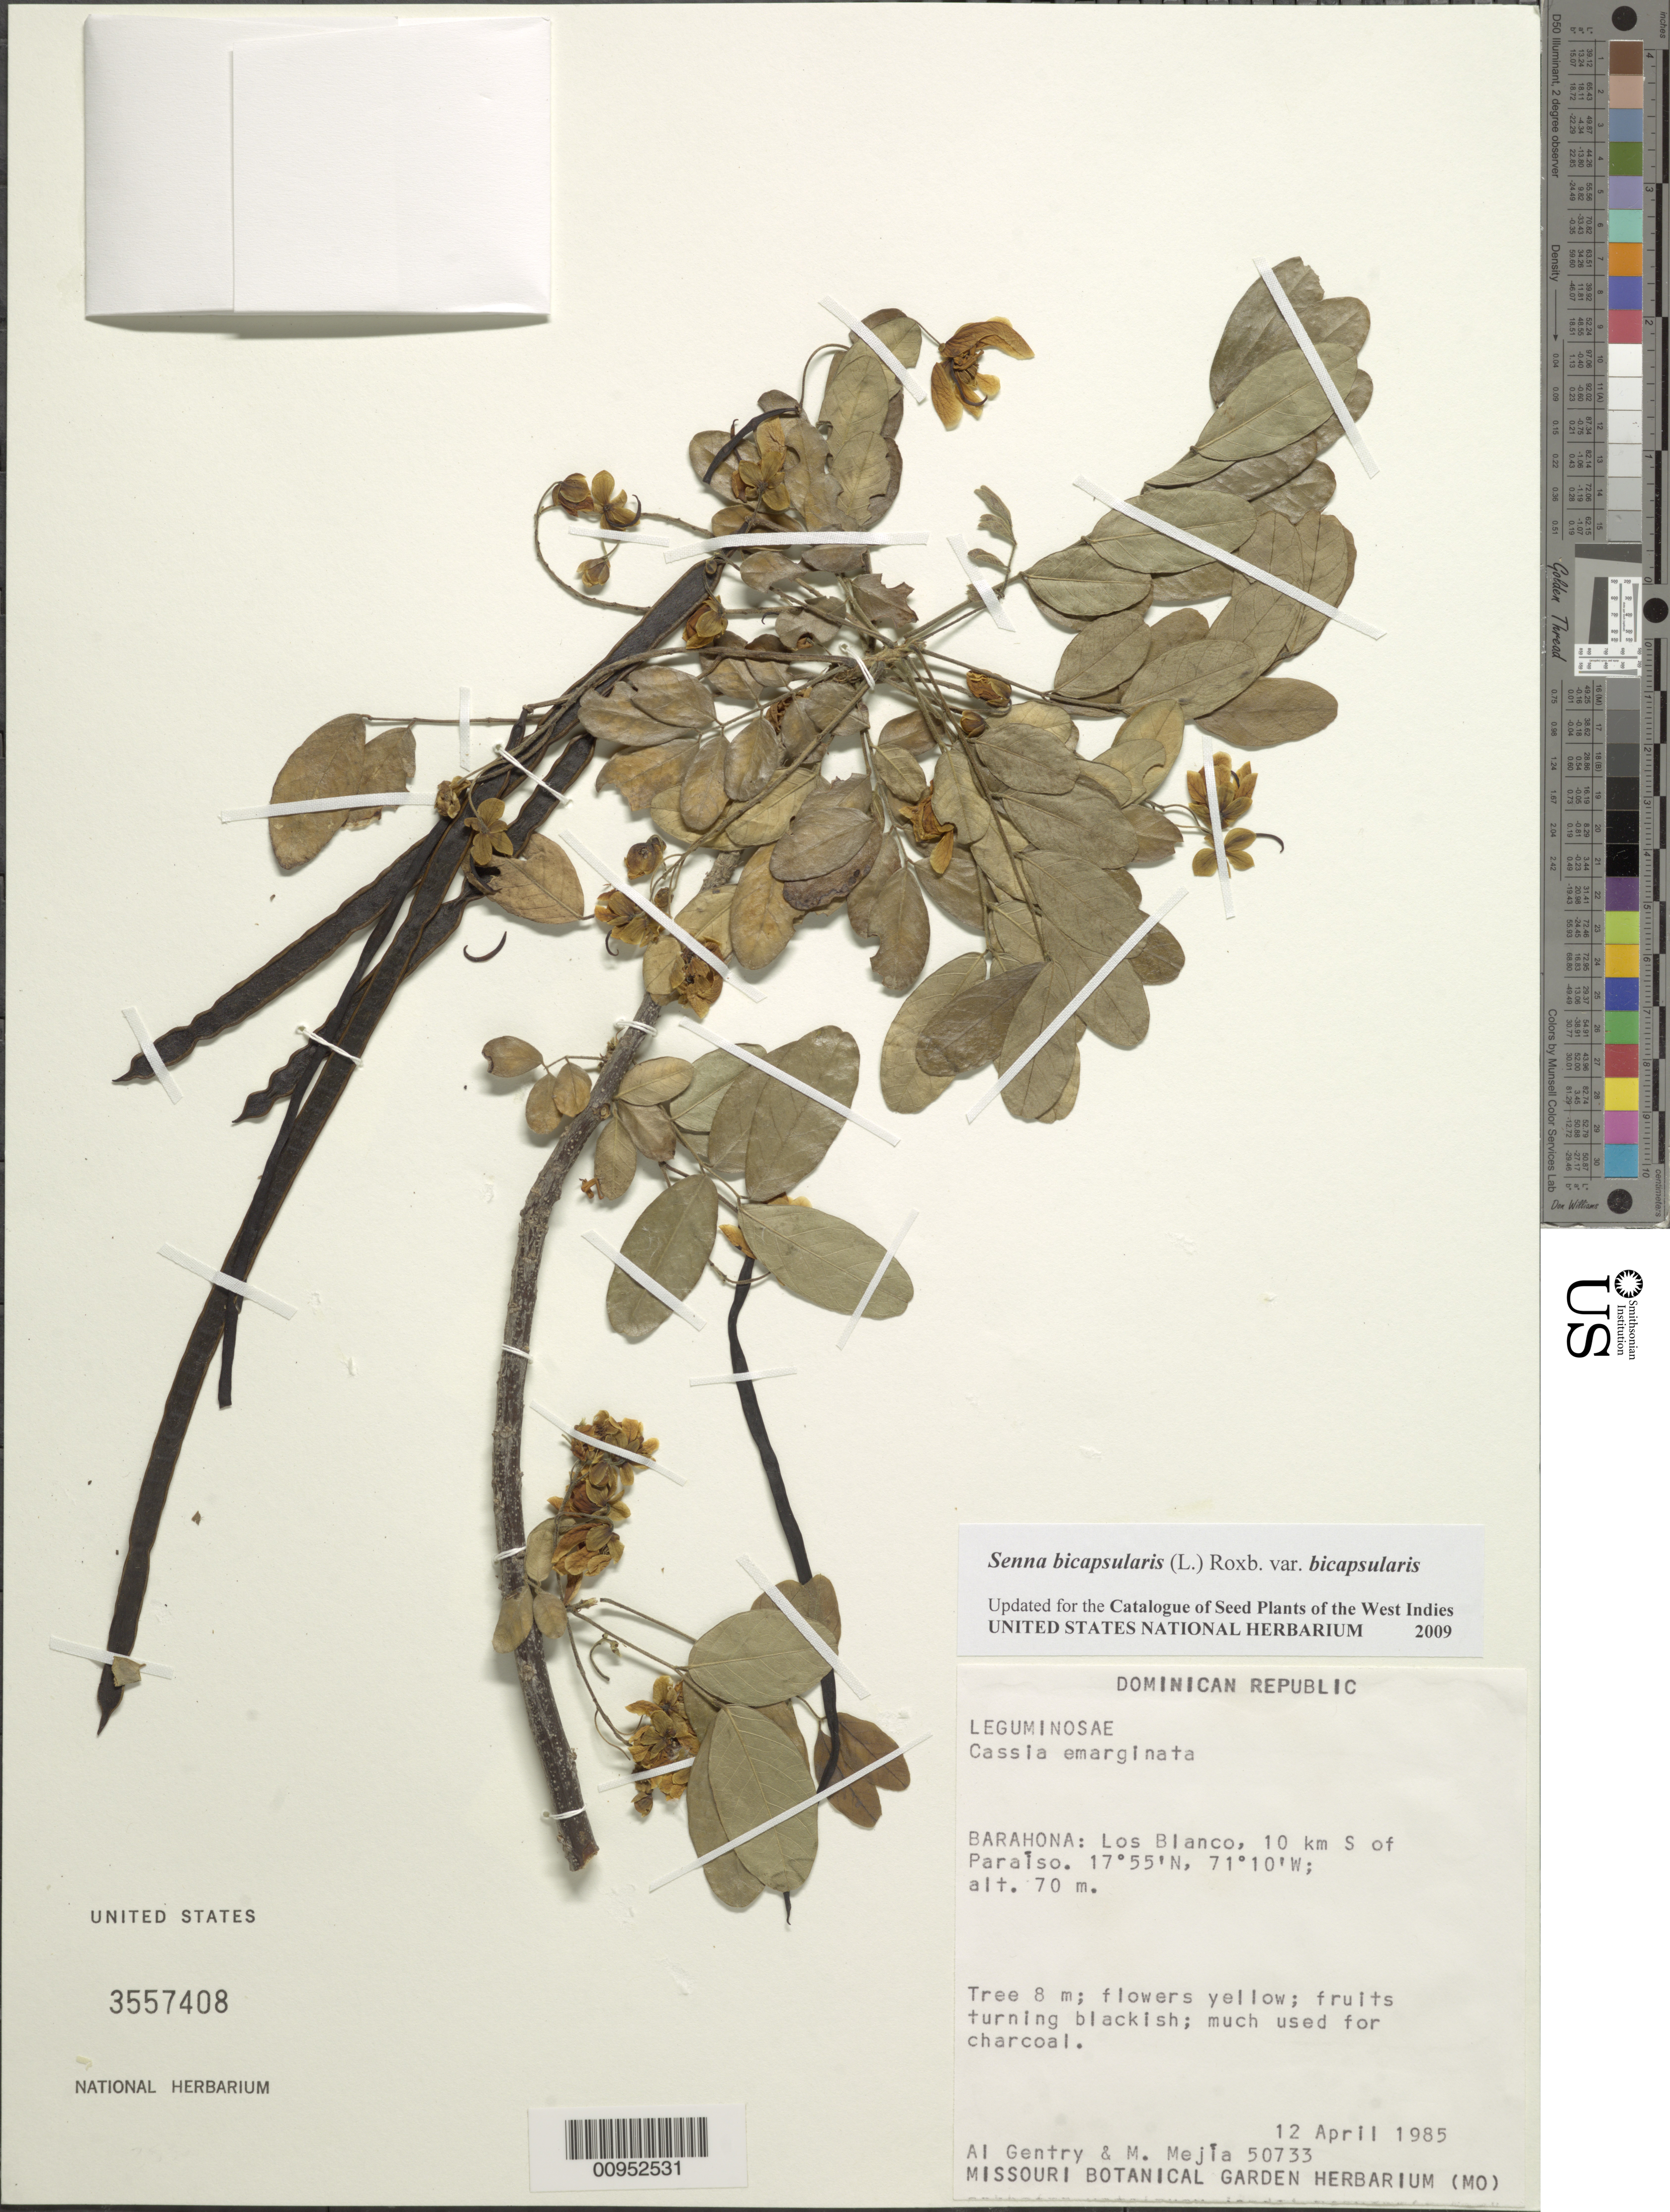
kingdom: Plantae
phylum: Tracheophyta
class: Magnoliopsida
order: Fabales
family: Fabaceae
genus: Senna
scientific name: Senna bicapsularis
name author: (L.) Roxb.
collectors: A. H. Gentry & M. Mejia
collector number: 50733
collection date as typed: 12 Apr 1985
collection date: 1985-04-12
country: Dominican Republic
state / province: Barahona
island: Hispaniola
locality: Los Blanco, 10 km S of Paraiso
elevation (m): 70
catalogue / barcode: US 3557408